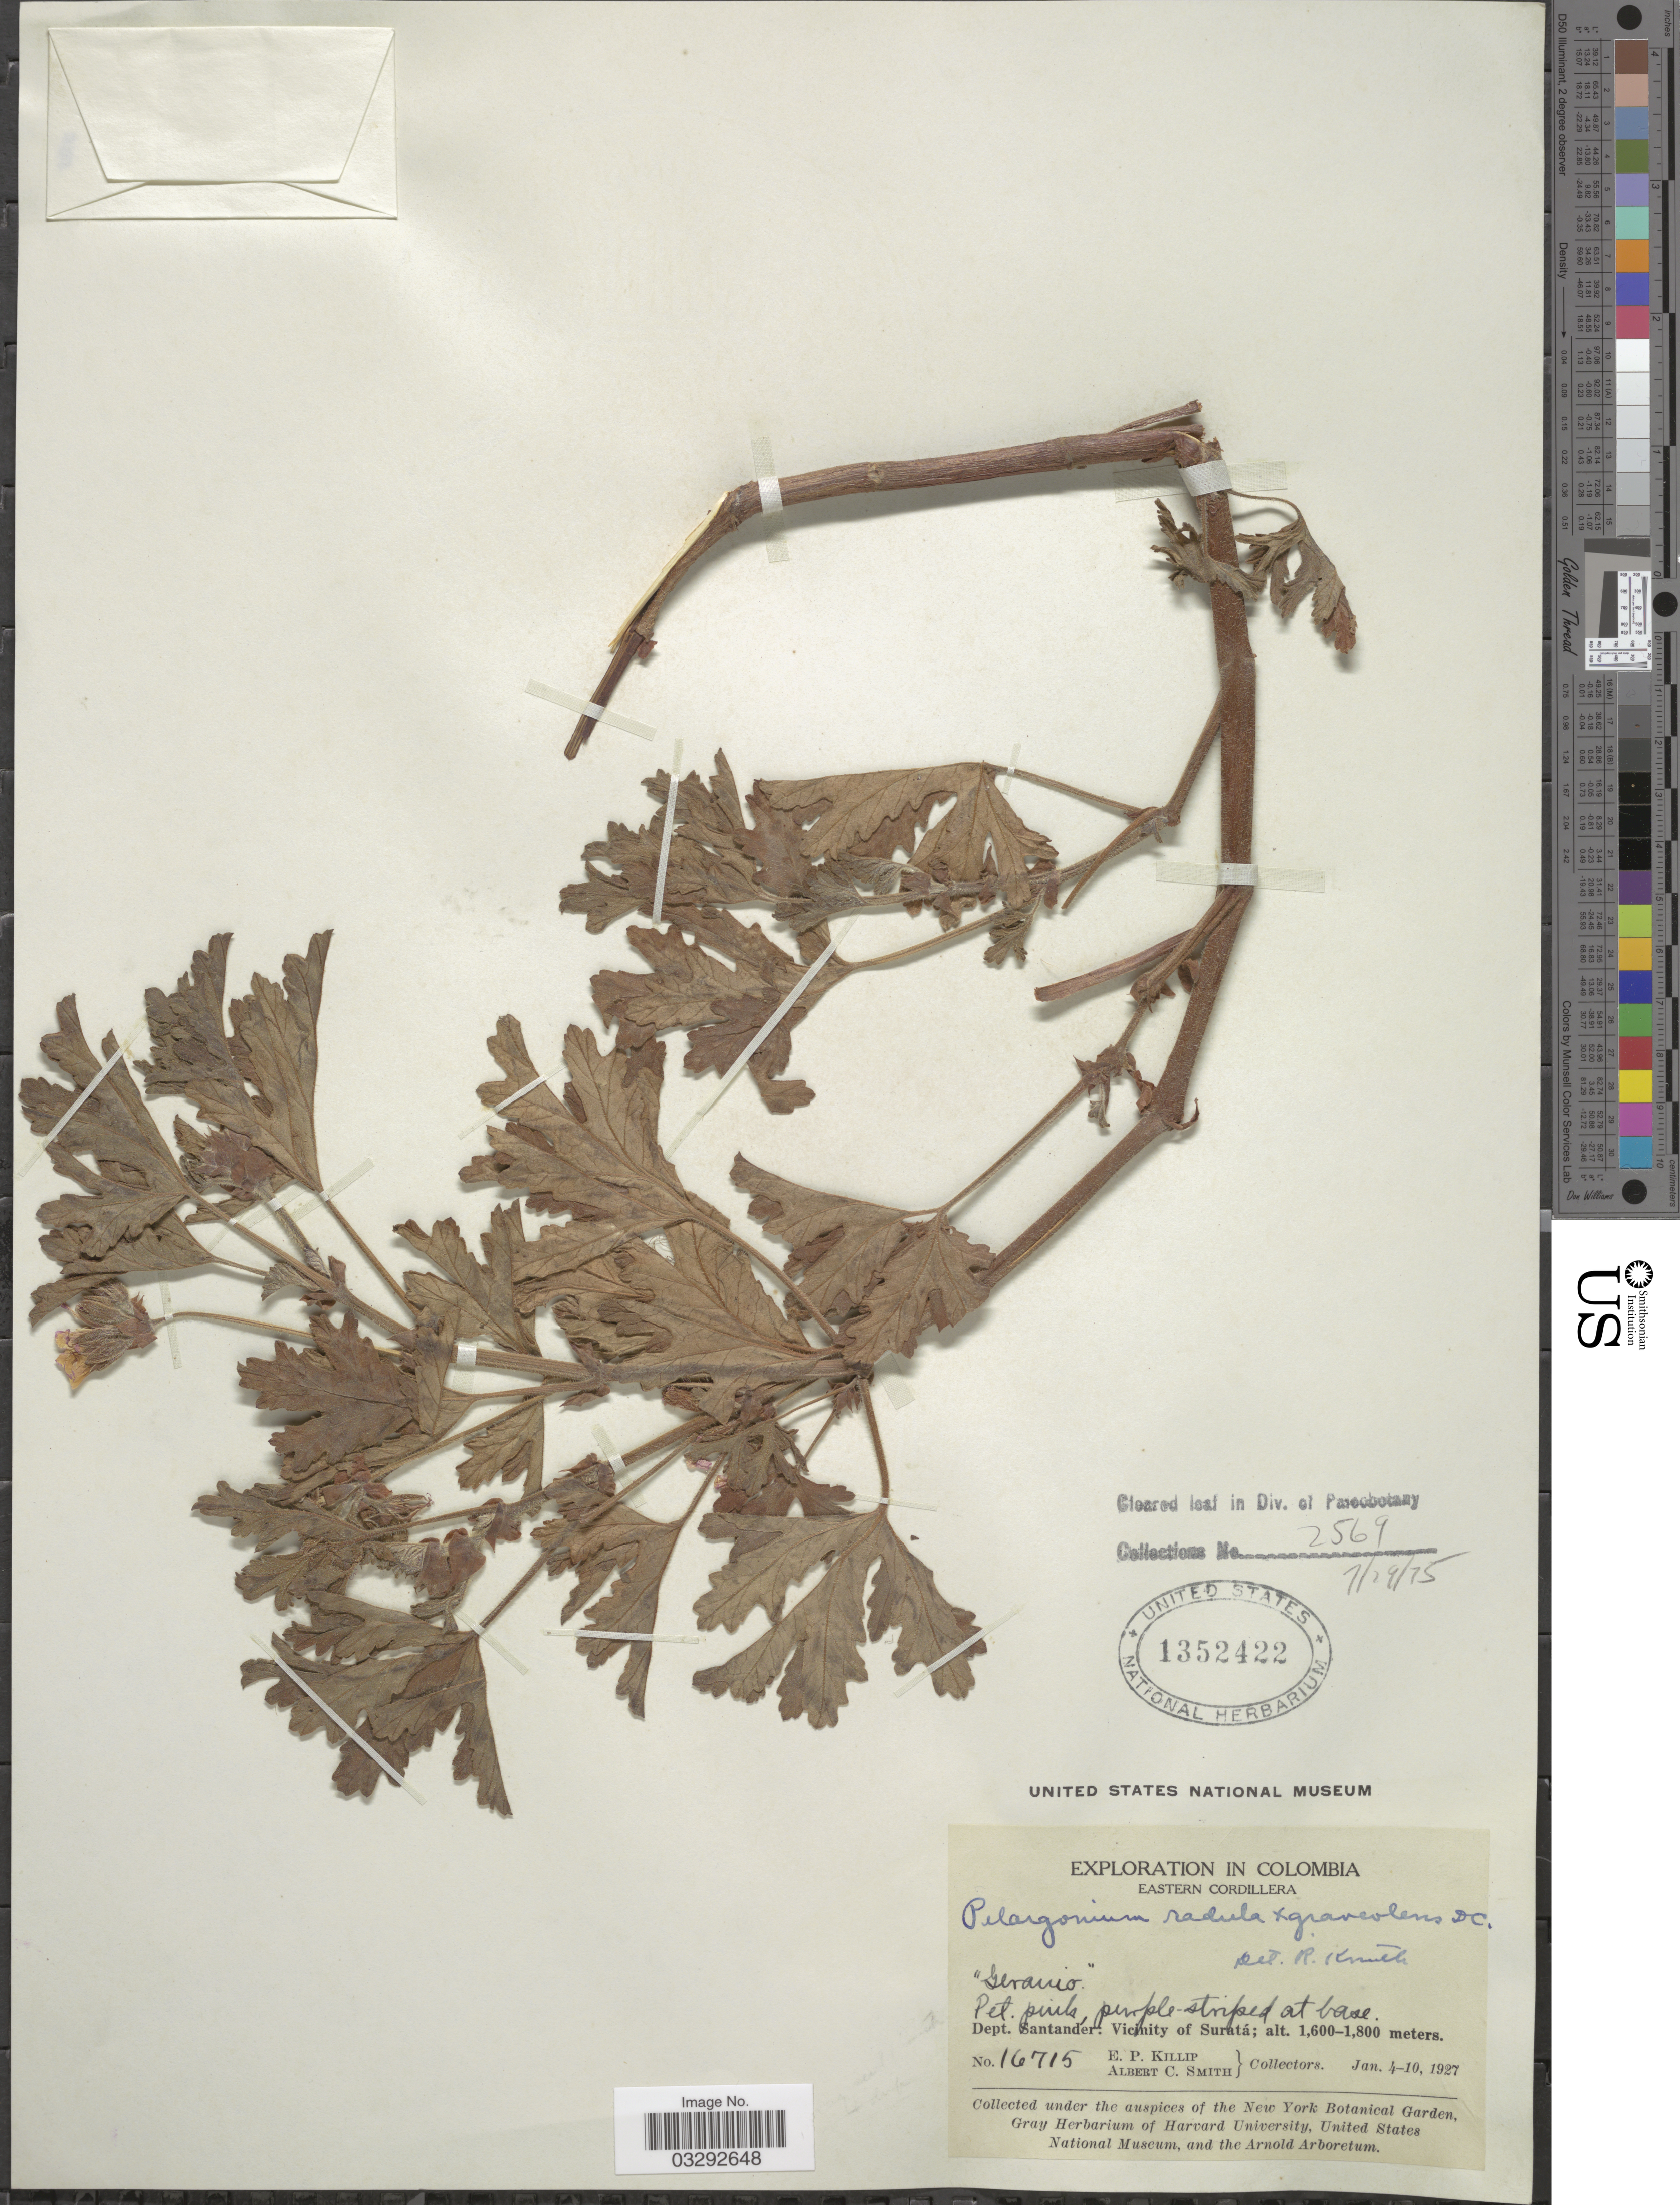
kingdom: Plantae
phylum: Tracheophyta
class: Magnoliopsida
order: Geraniales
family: Geraniaceae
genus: Pelargonium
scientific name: Pelargonium radula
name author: (Cav.) L'Hér.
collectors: E. P. Killip & A. C. Smith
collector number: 16715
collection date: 1927-01-04/1927-01-10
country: Colombia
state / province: Santander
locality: Eastern Cordillera. Dept. Santander: Vicinity of Suratá.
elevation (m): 1600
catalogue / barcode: US 1352422